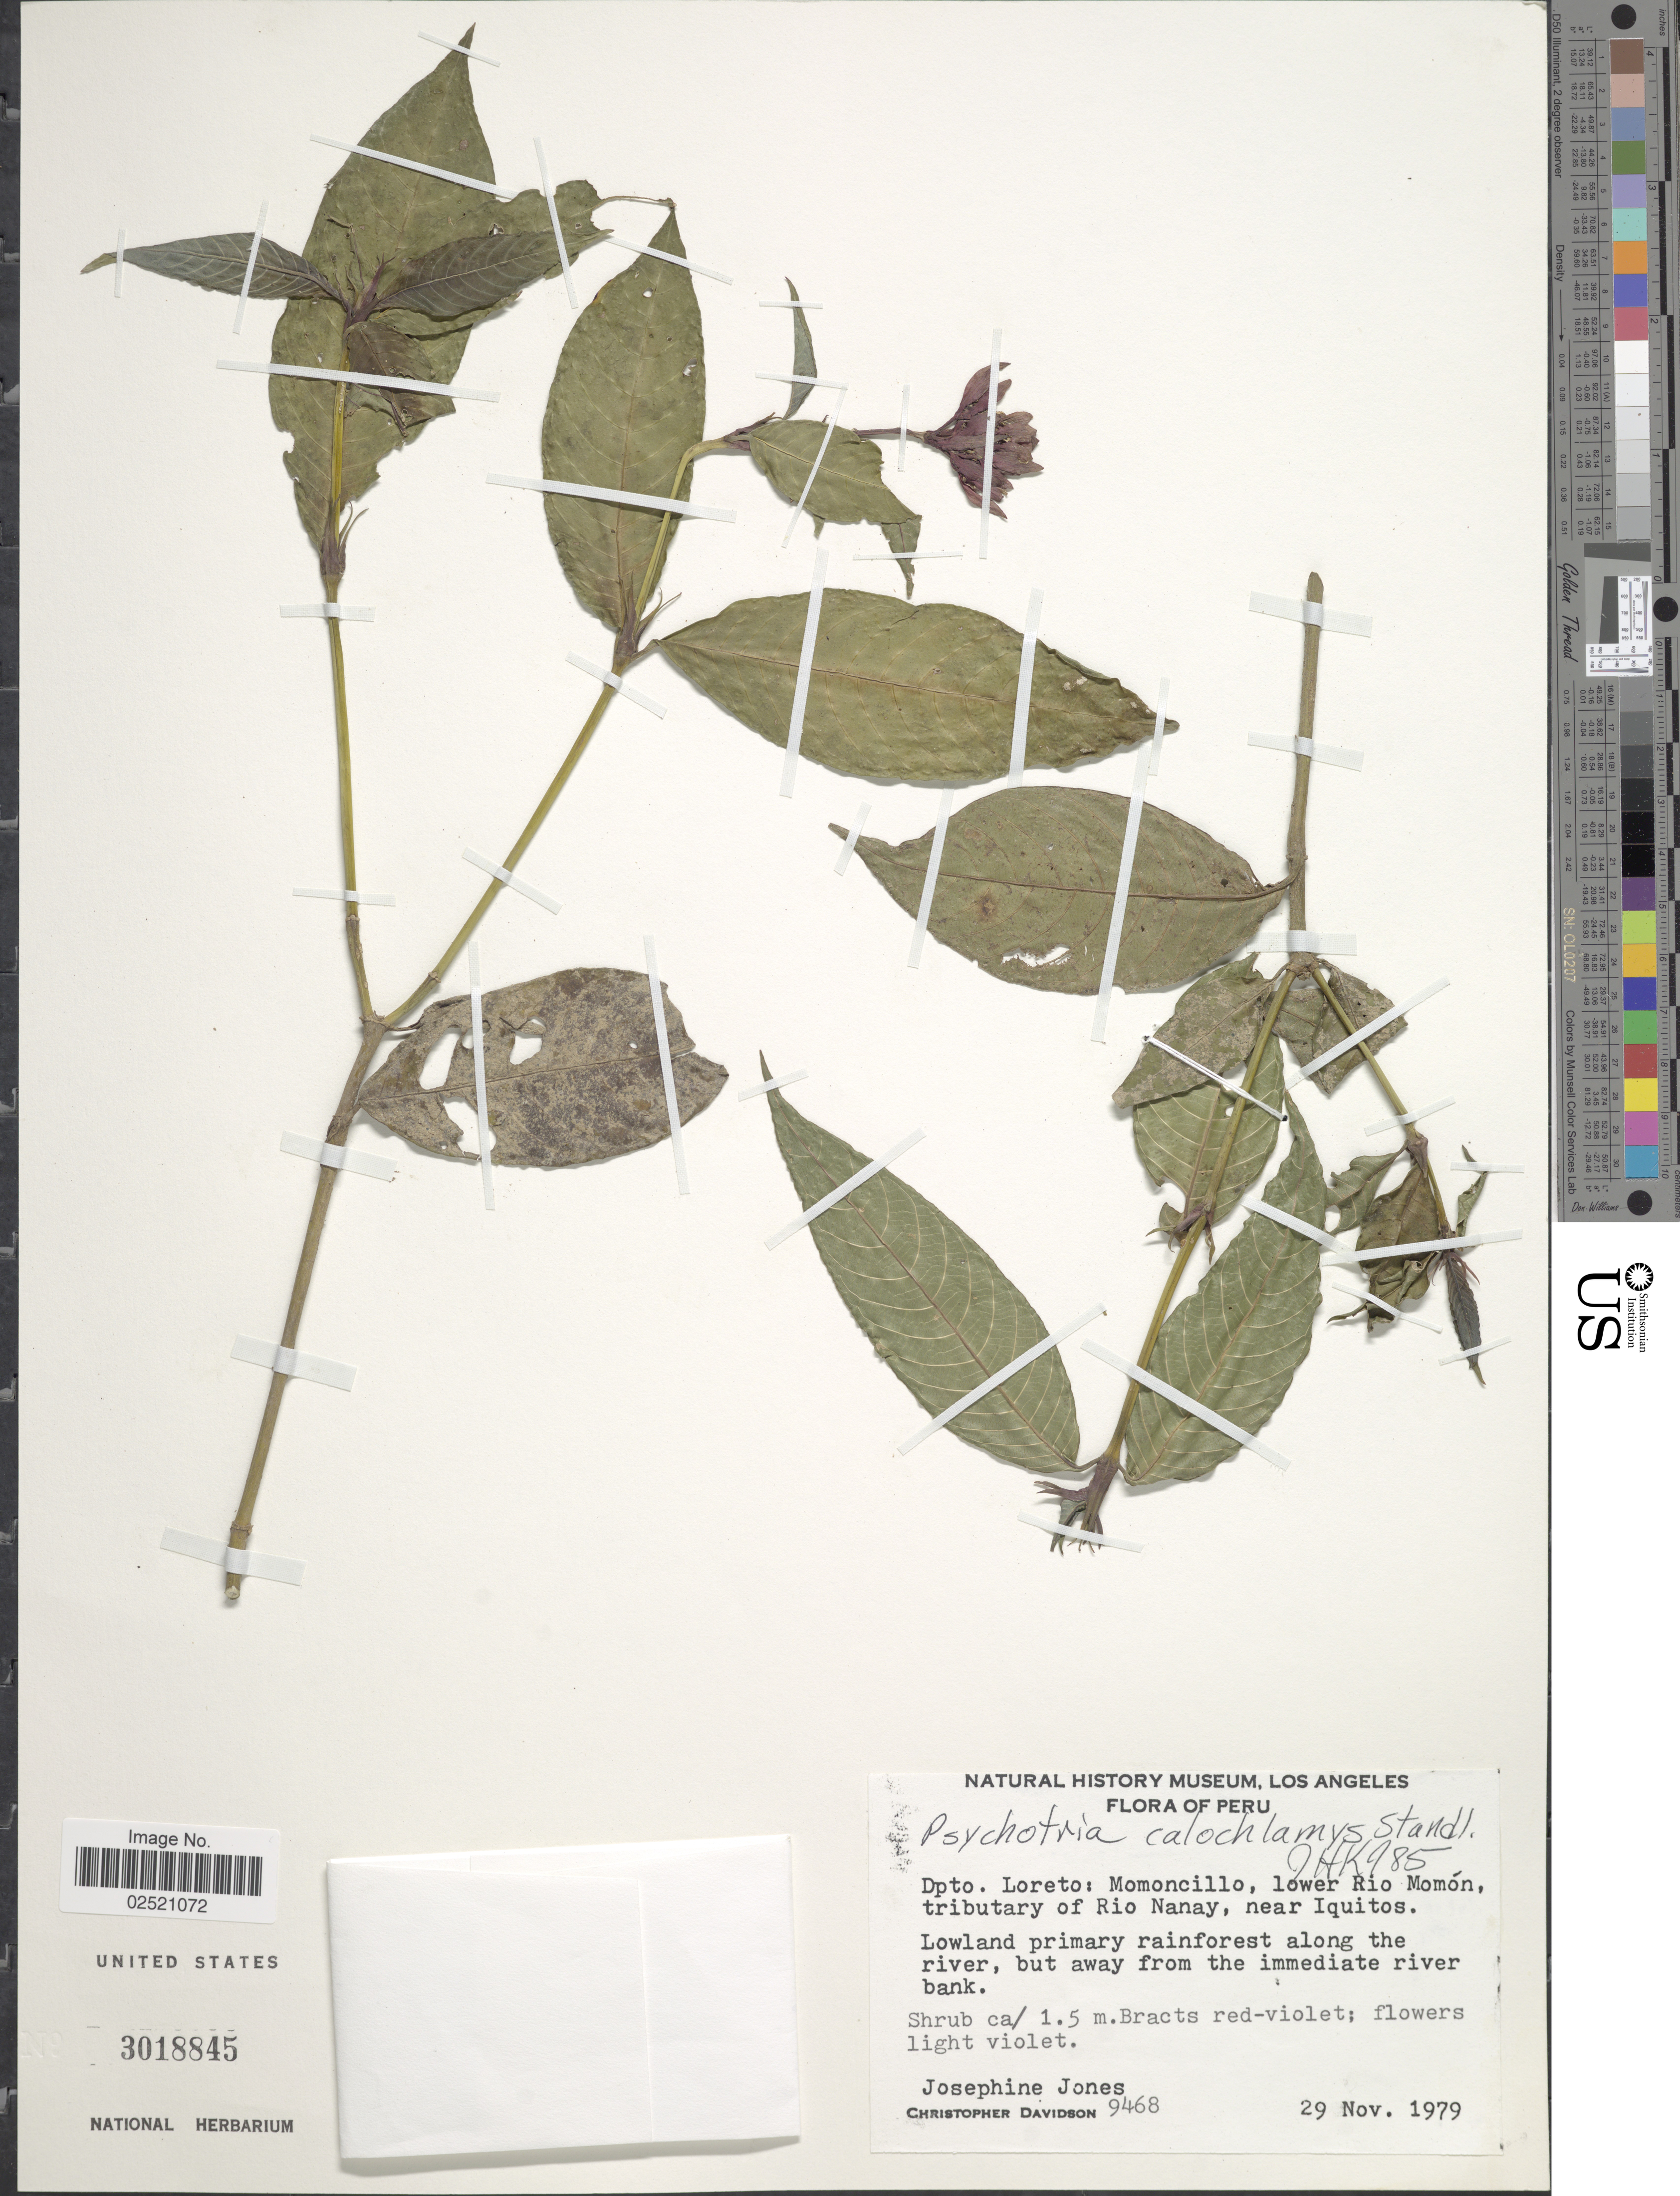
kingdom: Plantae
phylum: Tracheophyta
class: Magnoliopsida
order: Gentianales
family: Rubiaceae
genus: Psychotria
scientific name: Psychotria calochlamys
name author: Standl.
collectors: J. Jones & C. Davidson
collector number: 9468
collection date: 1979-11-29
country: Peru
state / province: Loreto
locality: Momoncillo, lower Rio Momon, tributary of Rio Nanay, near Iquitos, lowland primary rainforest along the river, but away from the immediate river bank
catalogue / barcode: US 3018845